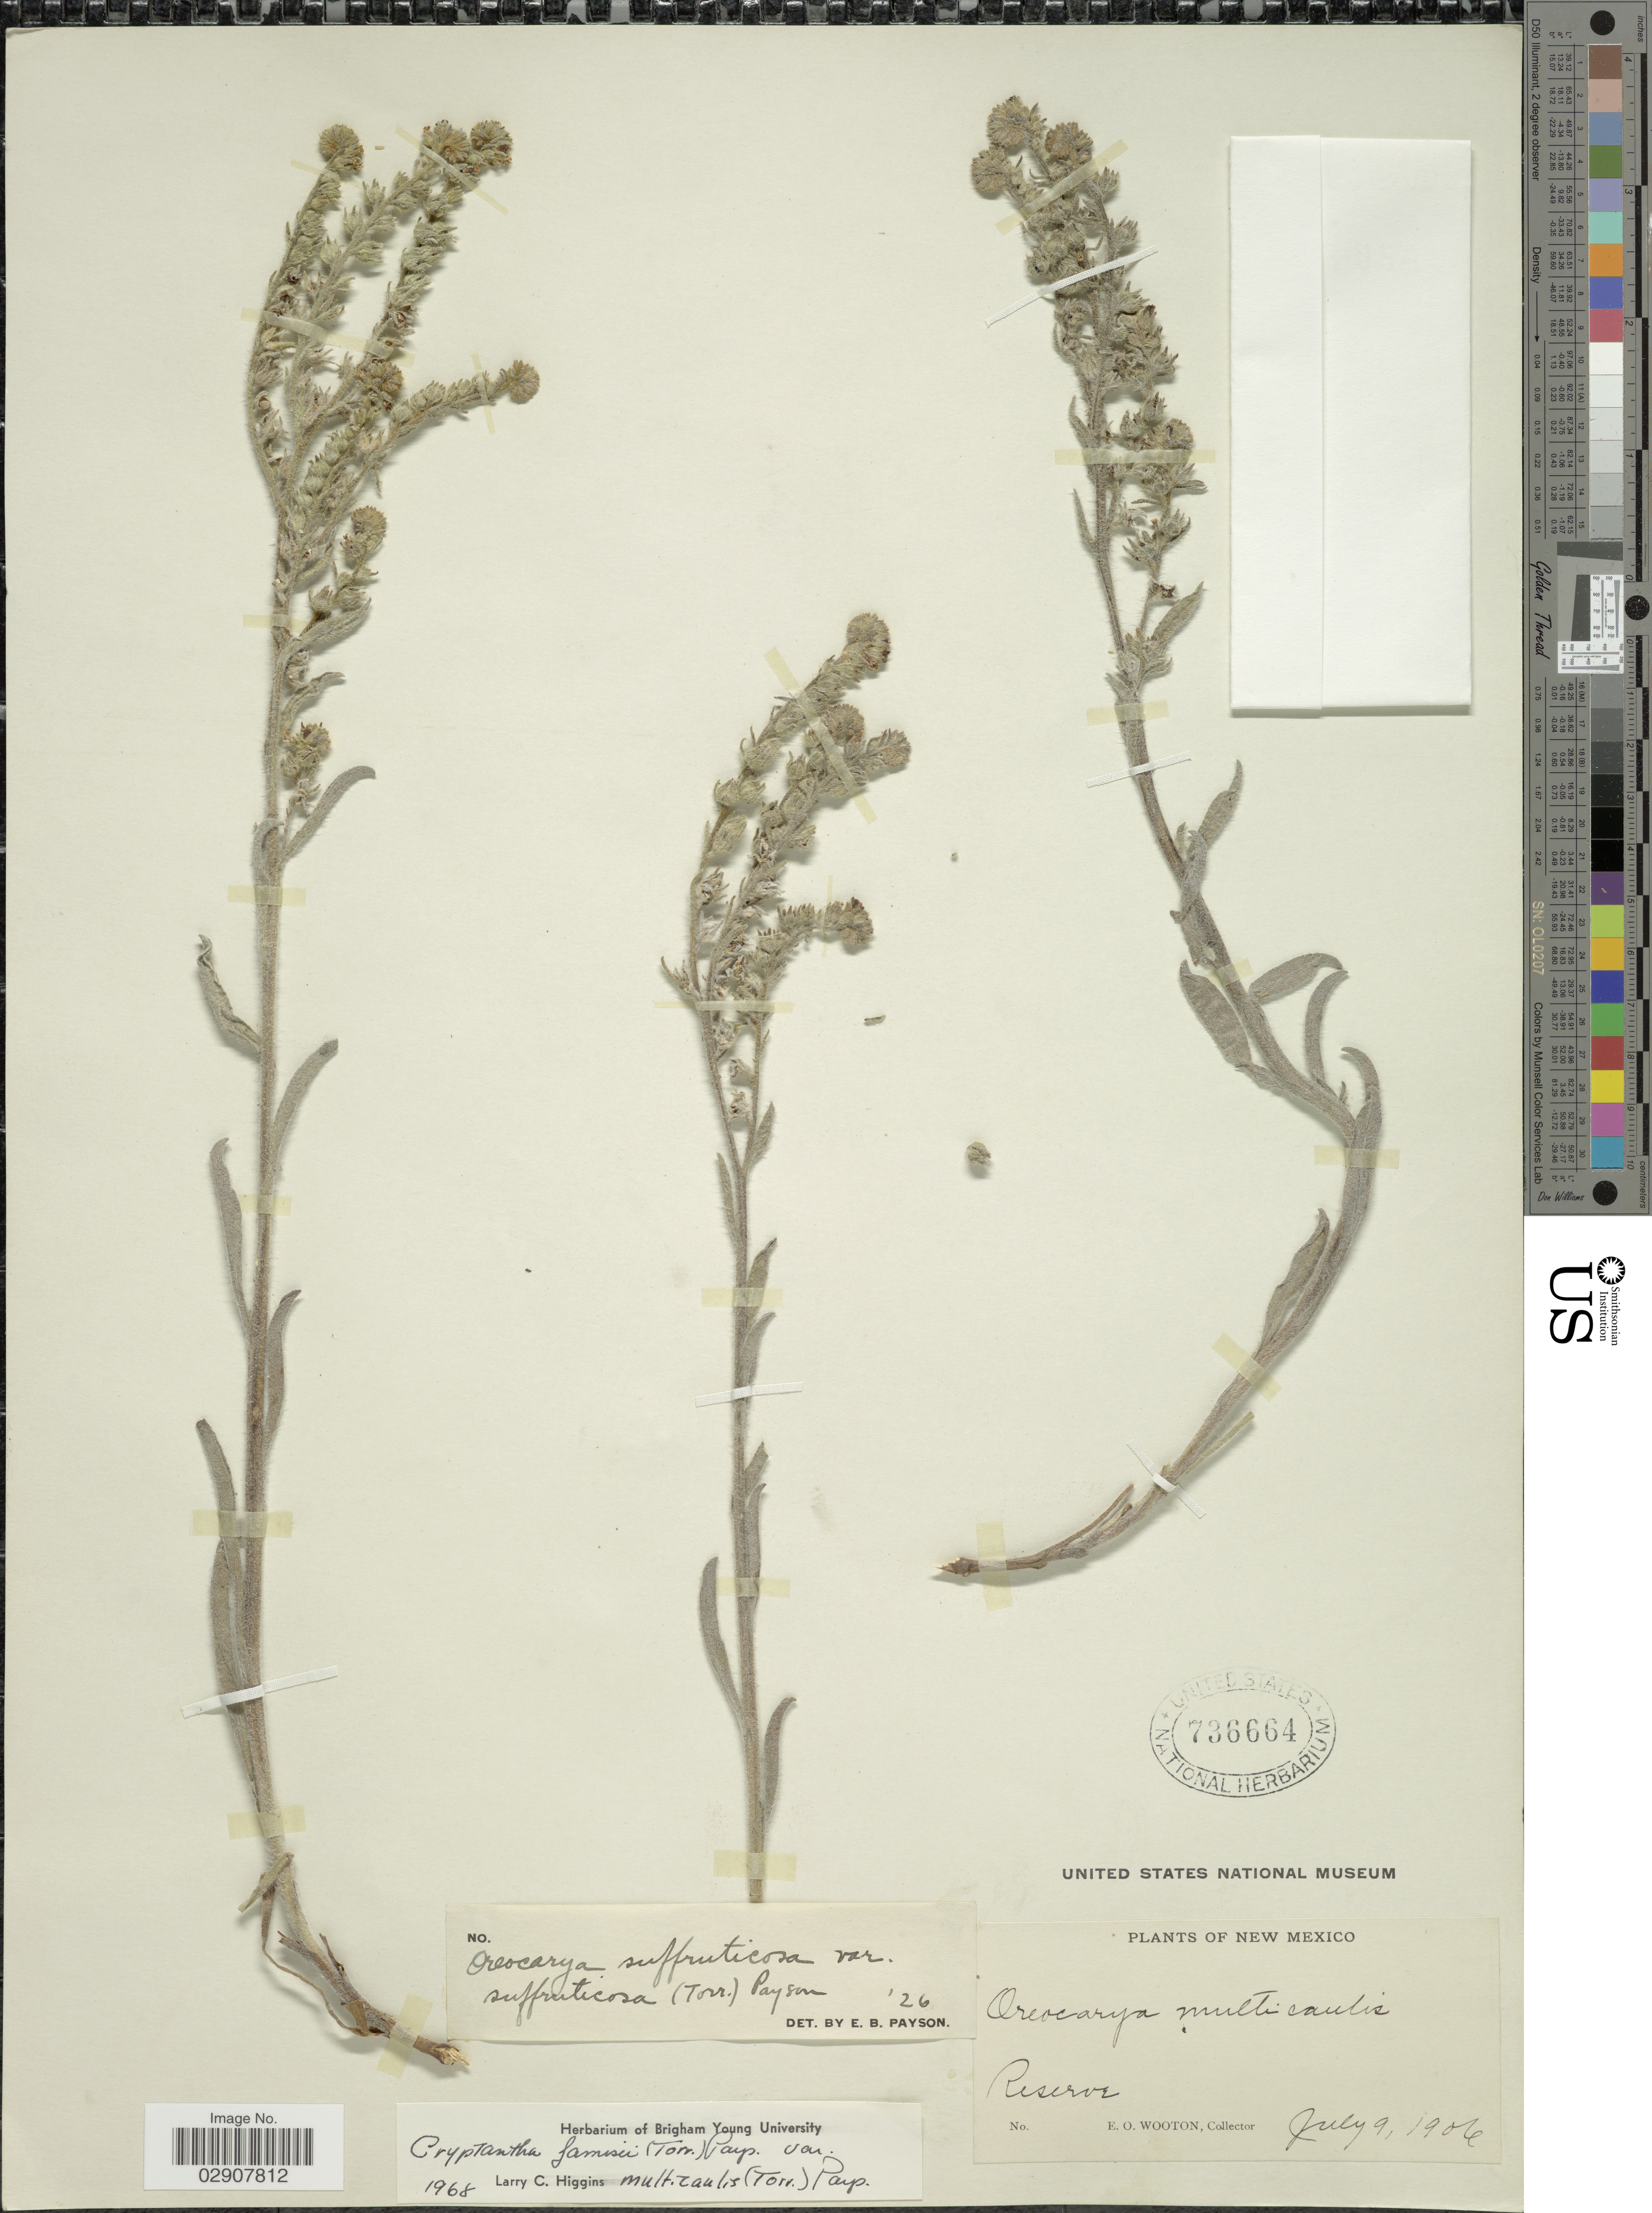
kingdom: Plantae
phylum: Tracheophyta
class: Magnoliopsida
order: Boraginales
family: Boraginaceae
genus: Cryptantha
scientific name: Cryptantha jamesii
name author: (Torr.) Payson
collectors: E. O. Wooton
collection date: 1906-07-09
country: United States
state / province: New Mexico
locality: Reserve. New Mexico.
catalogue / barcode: US 736664